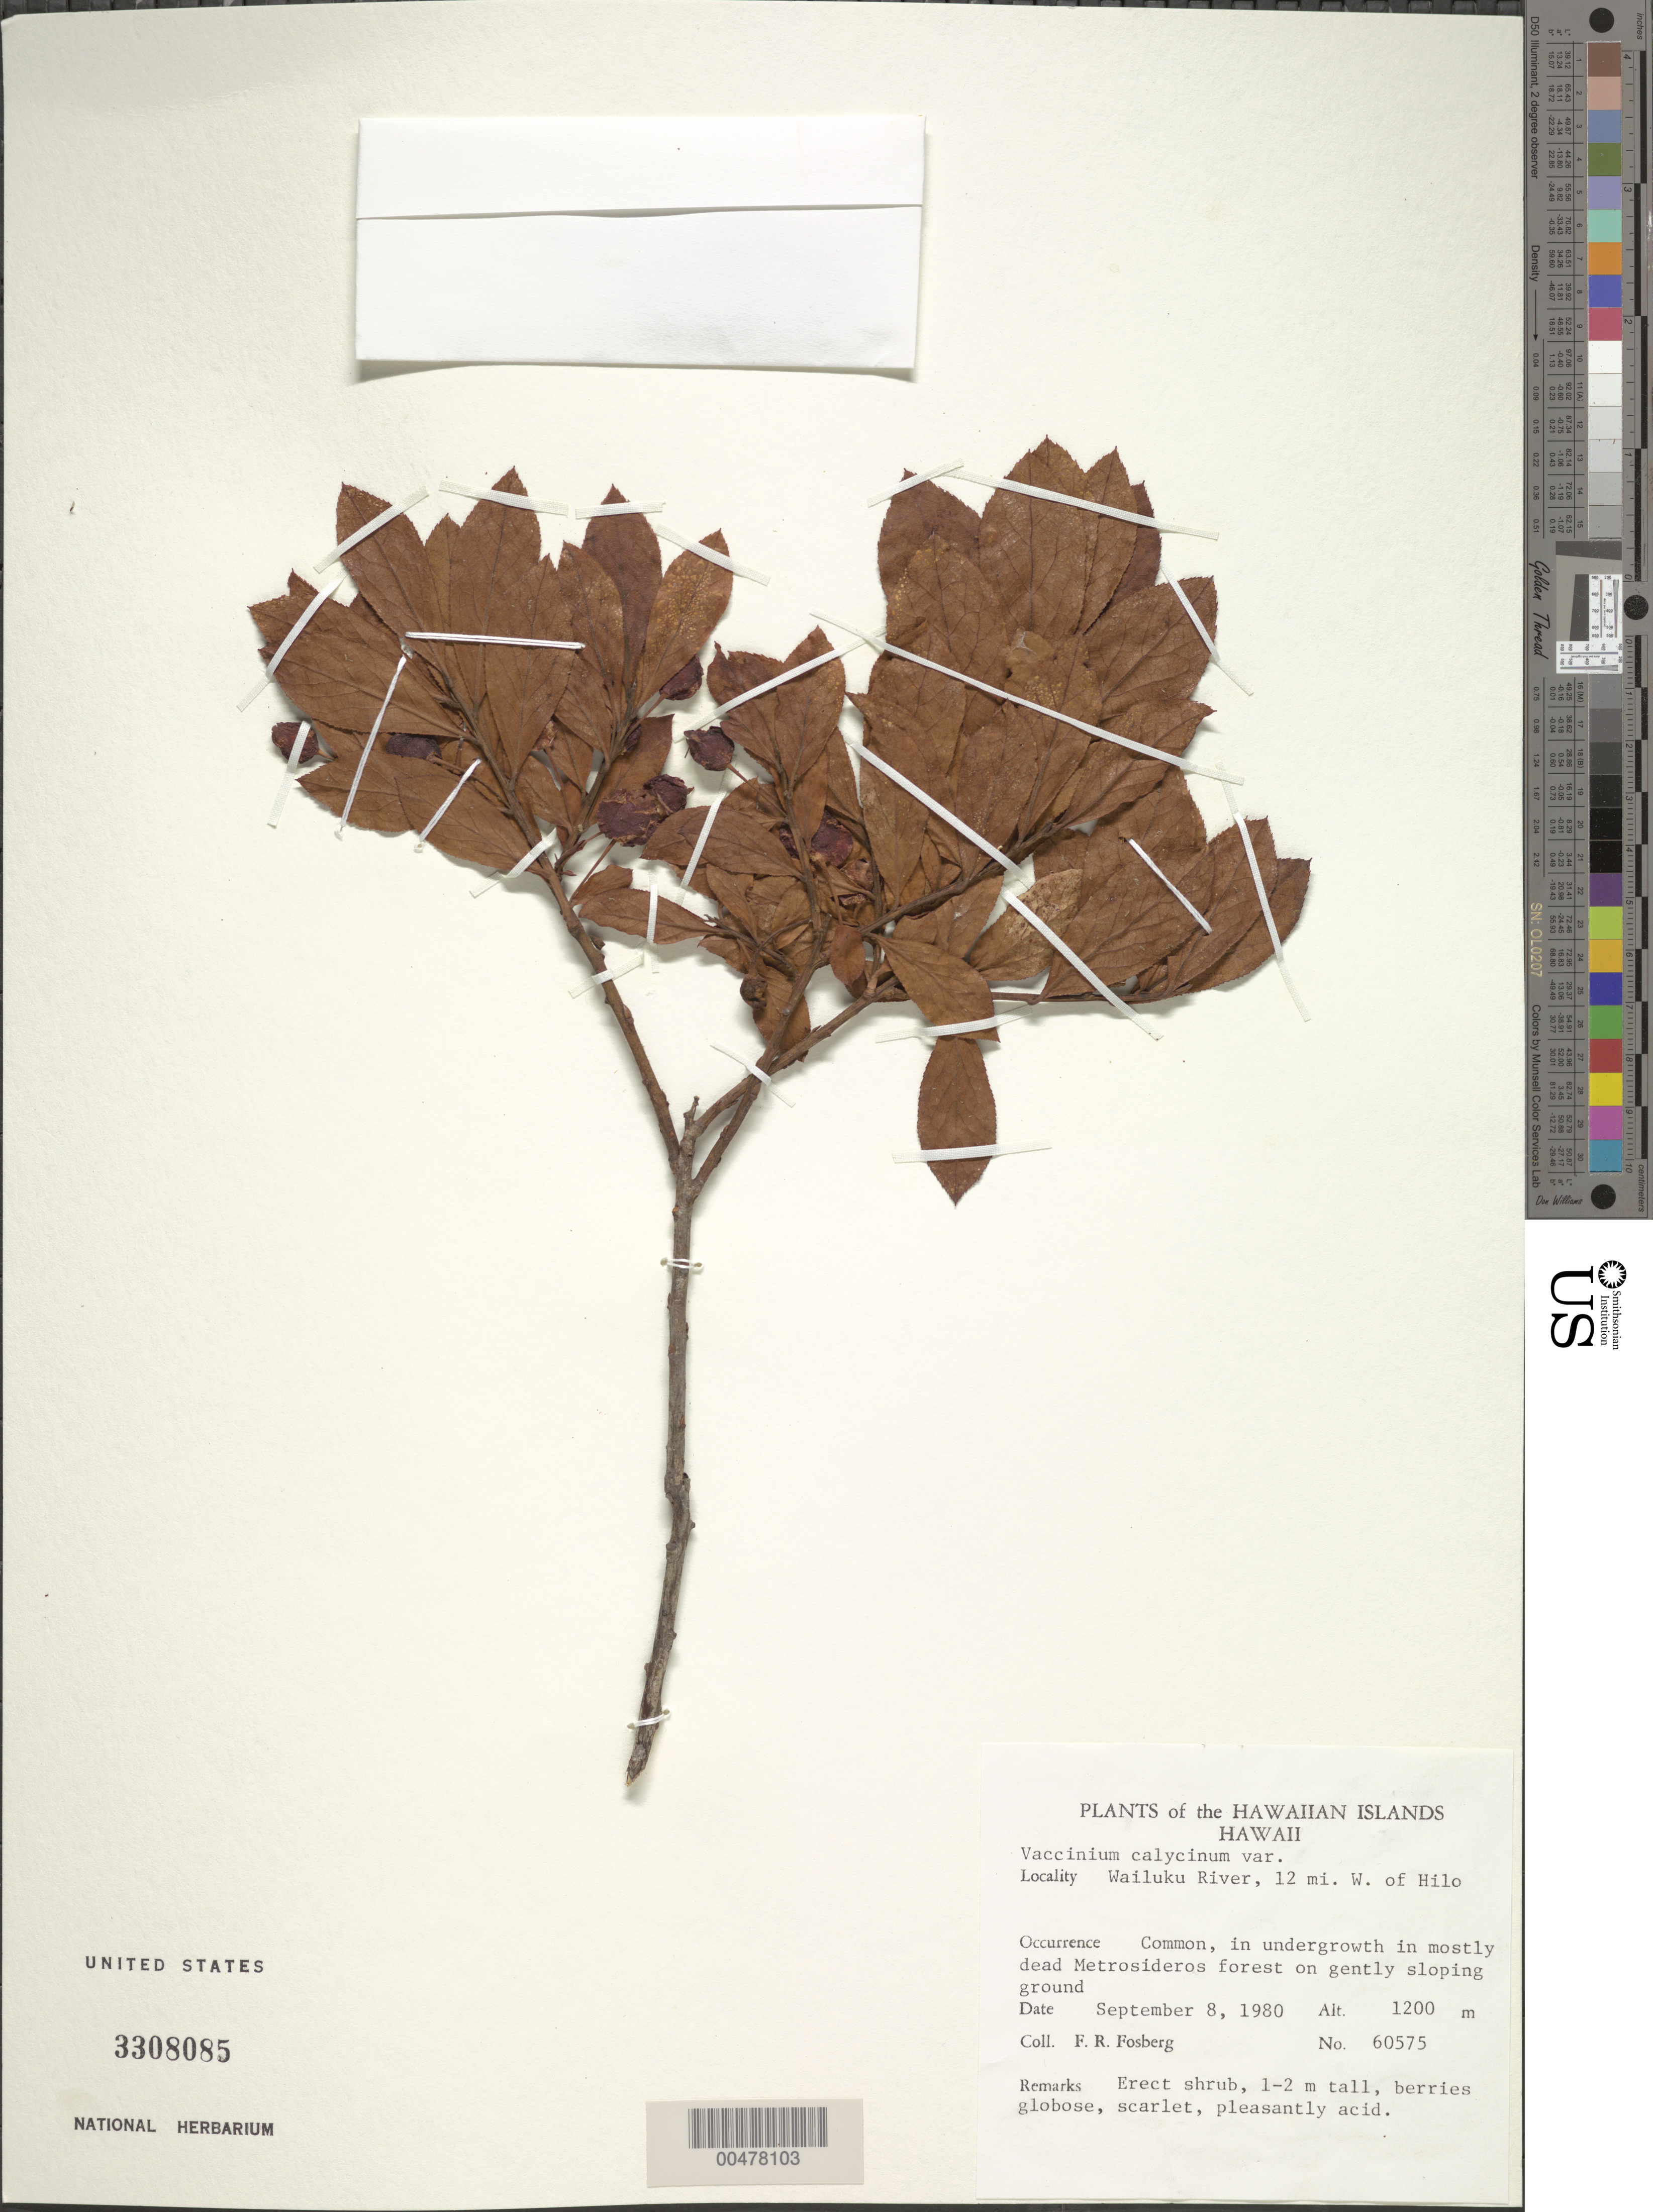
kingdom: Plantae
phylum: Tracheophyta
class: Magnoliopsida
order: Ericales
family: Ericaceae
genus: Vaccinium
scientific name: Vaccinium calycinum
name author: Sm.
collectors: F. R. Fosberg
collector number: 60575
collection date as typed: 8 Sep 1980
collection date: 1980-09-08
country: United States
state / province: Hawaii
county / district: Hawaii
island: Hawaii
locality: Wailuku River, 12 mi W of Hilo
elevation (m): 1200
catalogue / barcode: US 3308085